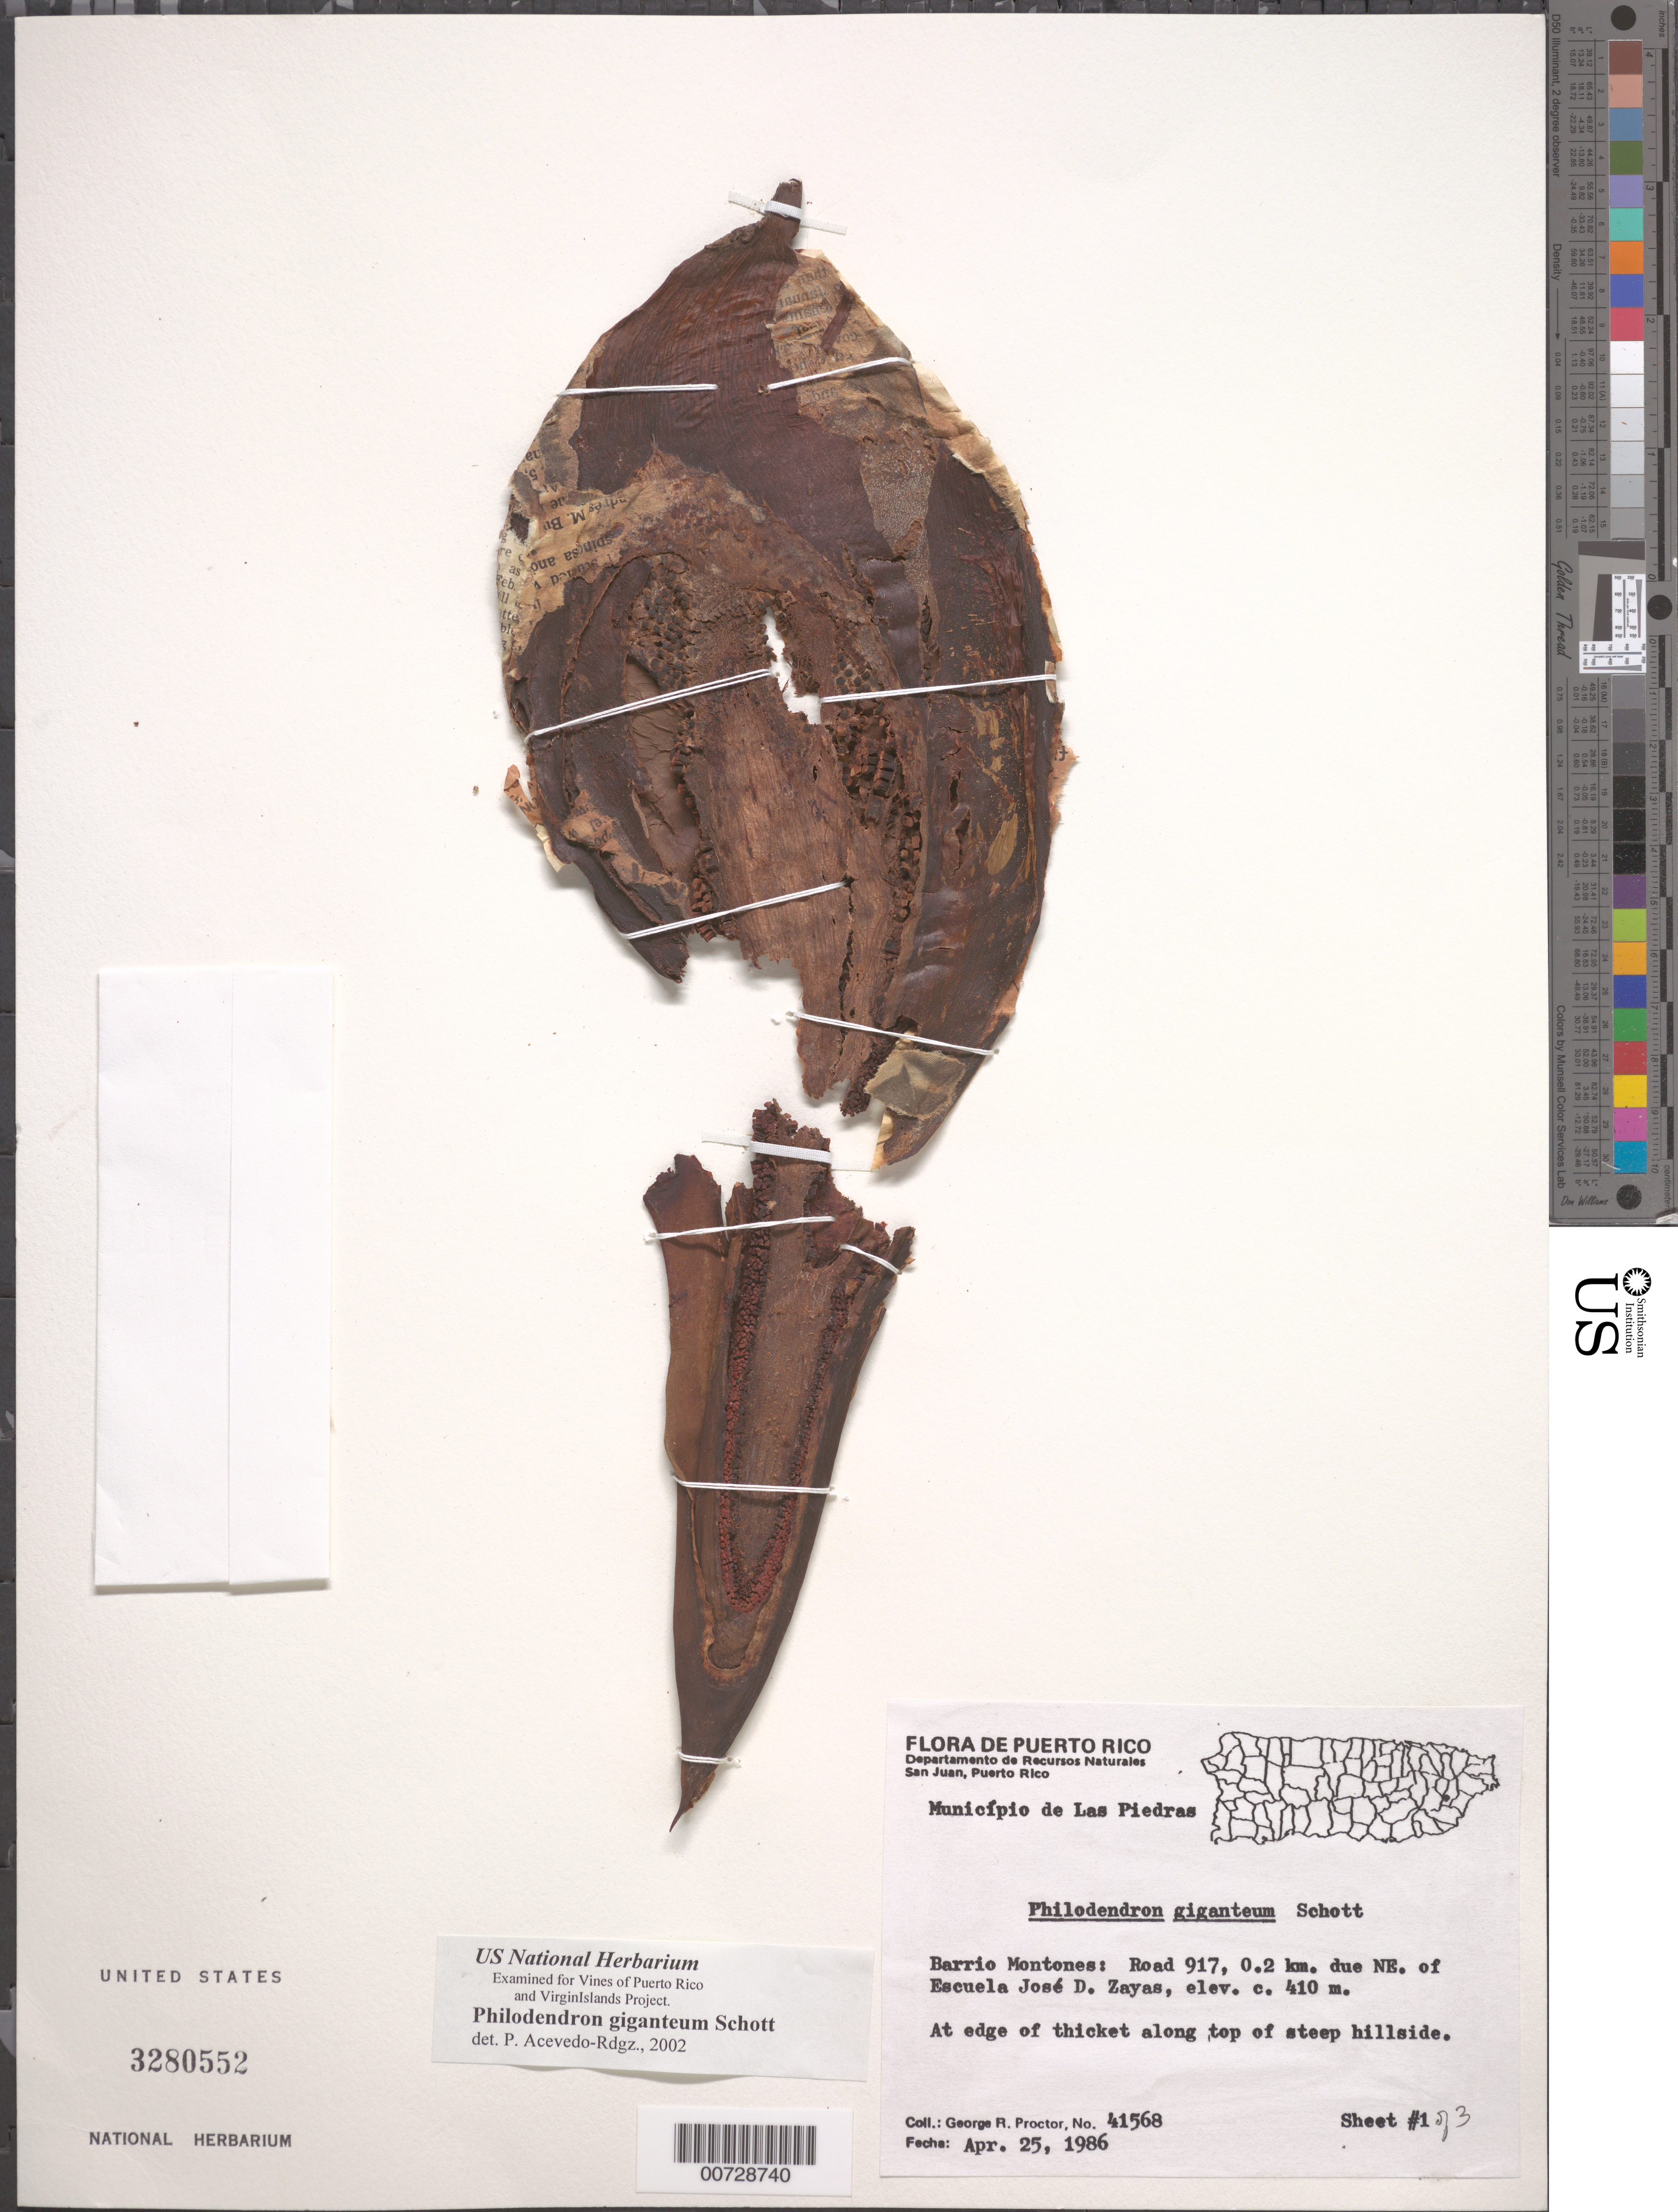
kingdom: Plantae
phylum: Tracheophyta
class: Liliopsida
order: Alismatales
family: Araceae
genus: Philodendron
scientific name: Philodendron giganteum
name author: Schott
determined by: Acevedo-Rodríguez, P., (BOT), Smithsonian Institution - National Museum of Natural History (UNITED STATES)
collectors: G. R. Proctor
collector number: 41568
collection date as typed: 25 Apr 1986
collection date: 1986-04-25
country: Puerto Rico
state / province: Las Piedras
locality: Mun. Las Piedras: Barrio Montones, Rd. 917, 0.2 km NE of Escuela José D. Zayas.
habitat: Edge of thicket along top of steep hillside.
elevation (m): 410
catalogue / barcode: US 3280552